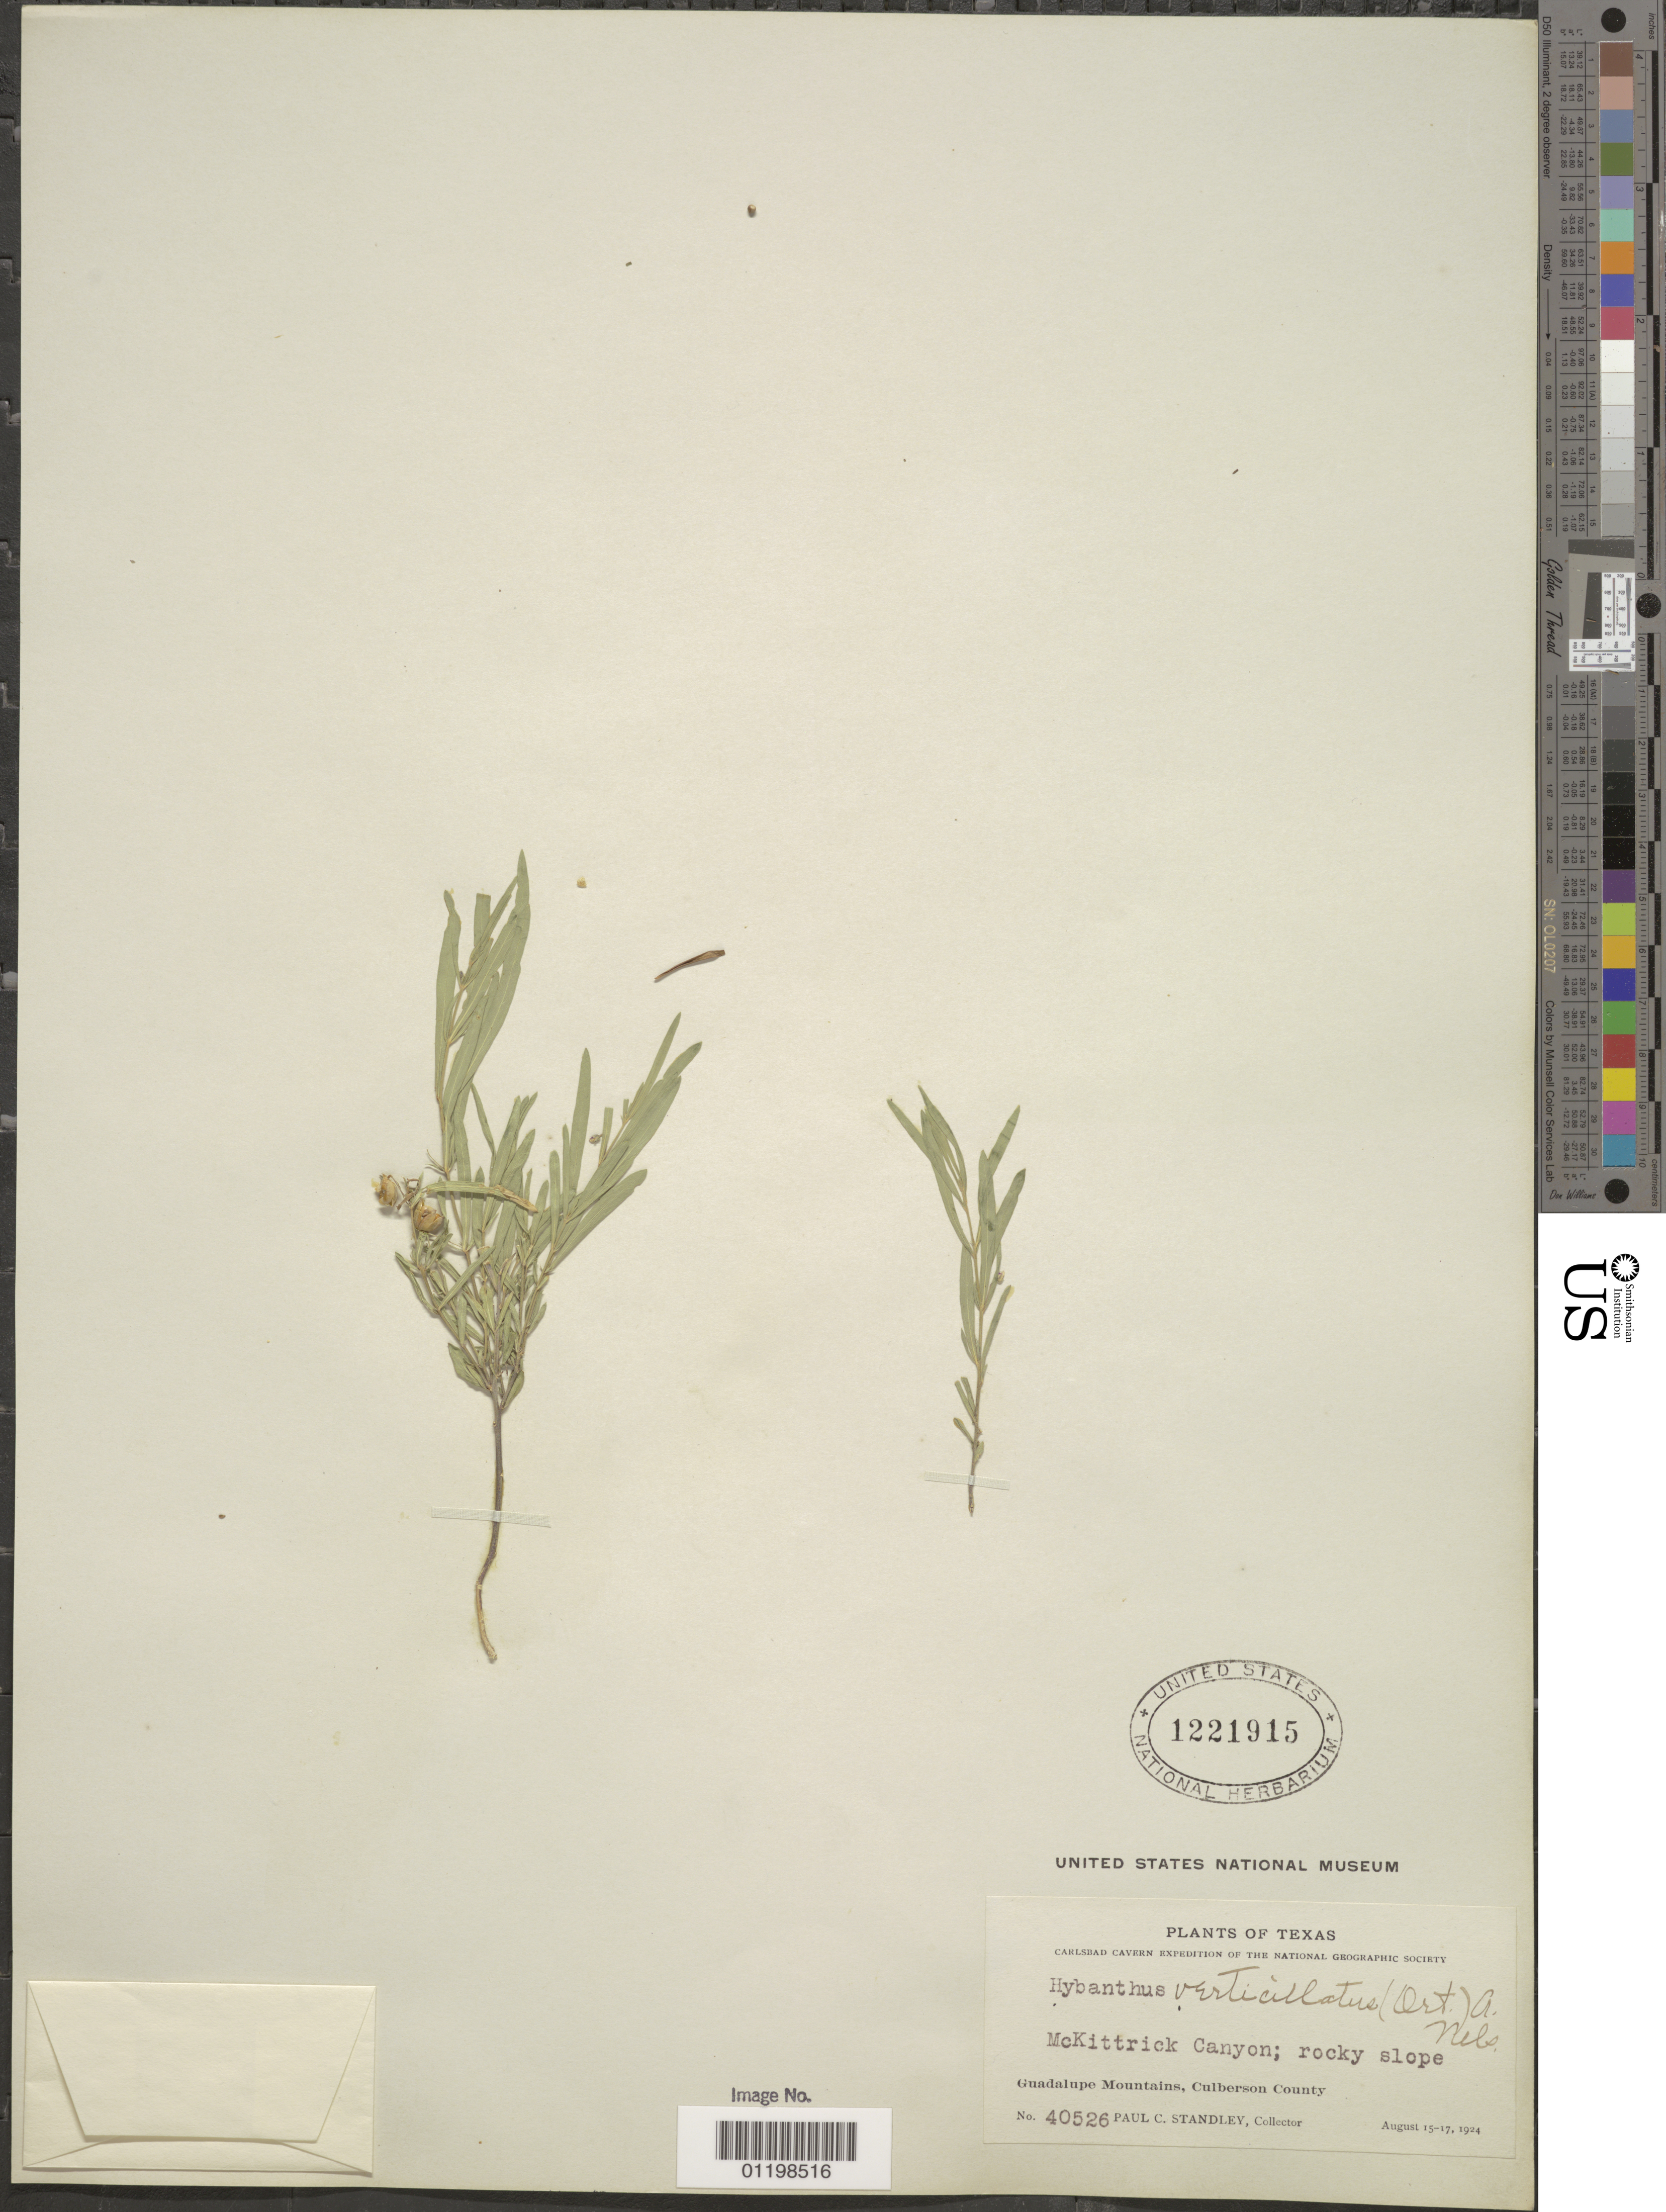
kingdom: Plantae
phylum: Tracheophyta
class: Magnoliopsida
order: Malpighiales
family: Violaceae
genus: Pombalia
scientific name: Pombalia verticillata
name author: (Ortega) Paula-Souza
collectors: P. C. Standley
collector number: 40526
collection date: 1924-08-15/1924-08-17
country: United States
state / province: Texas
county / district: Culberson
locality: Guadalupe Mountains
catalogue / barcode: US 1221915